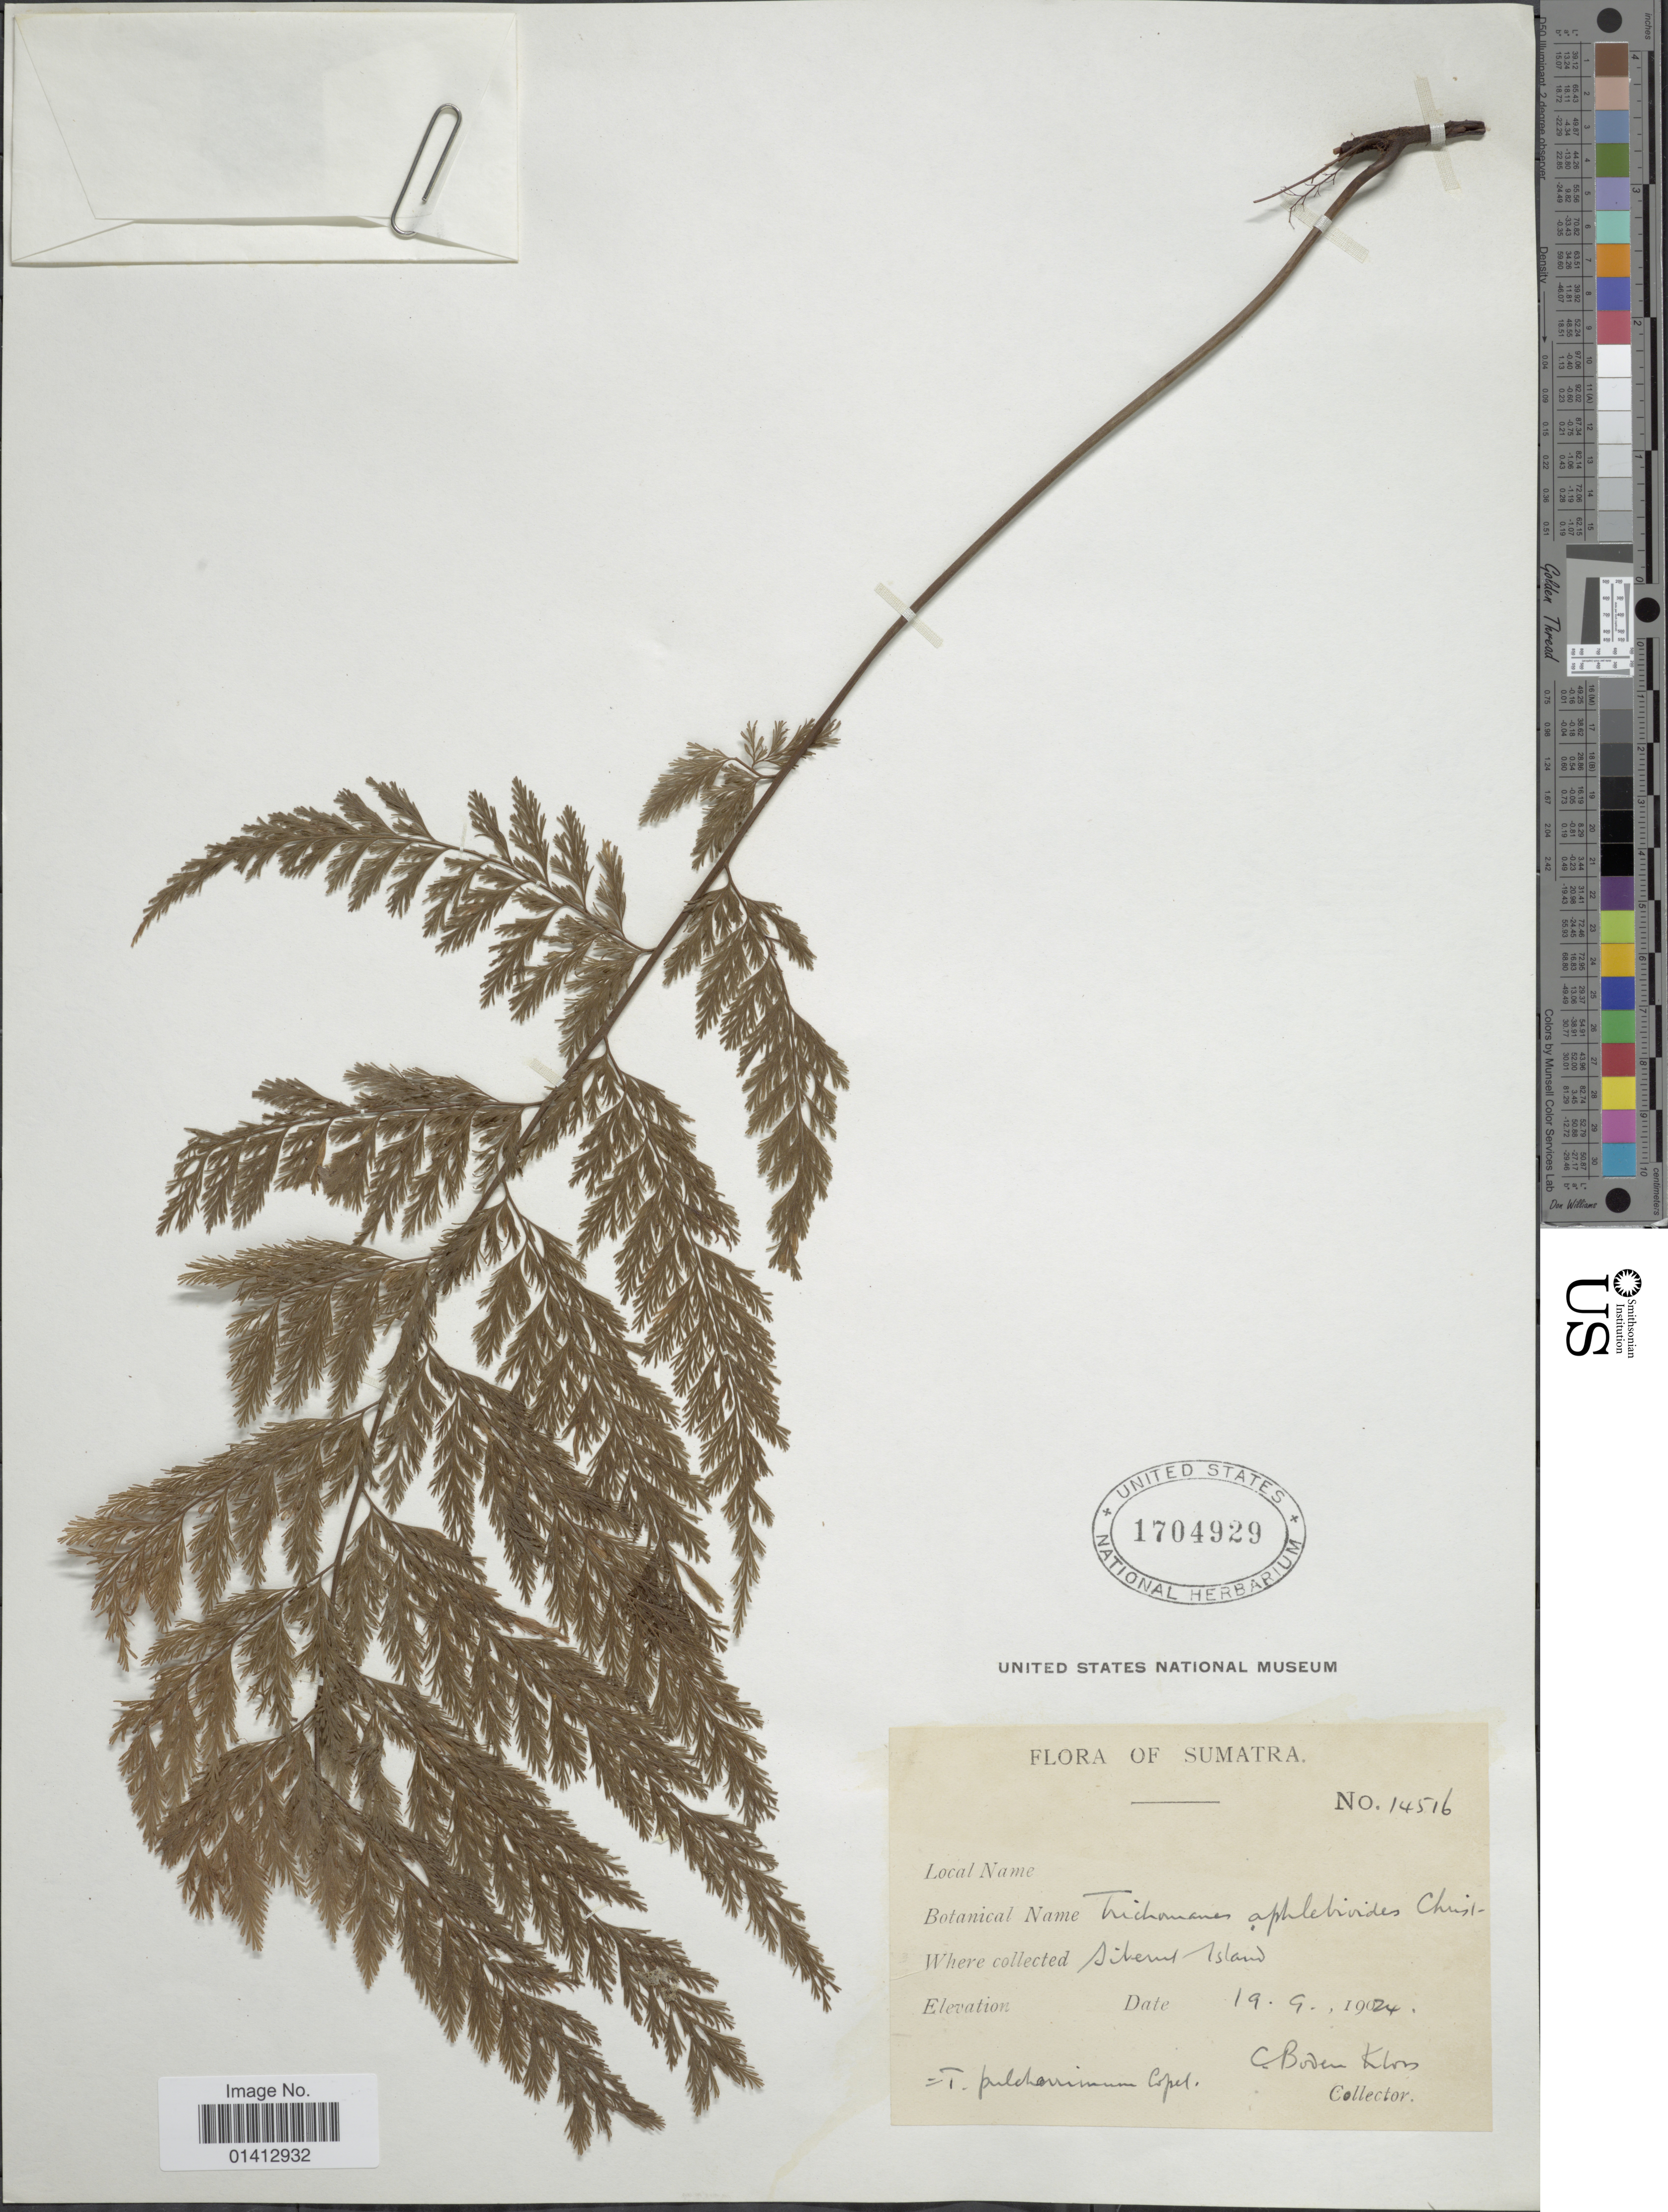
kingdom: Plantae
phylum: Tracheophyta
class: Polypodiopsida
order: Hymenophyllales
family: Hymenophyllaceae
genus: Crepidomanes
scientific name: Crepidomanes aphlebioides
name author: (Christ) I.M. Turner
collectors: C. Boden-Kloss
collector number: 14516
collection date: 1924-09-19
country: Indonesia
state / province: Sumatra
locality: Sokerut Island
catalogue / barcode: US 1704929